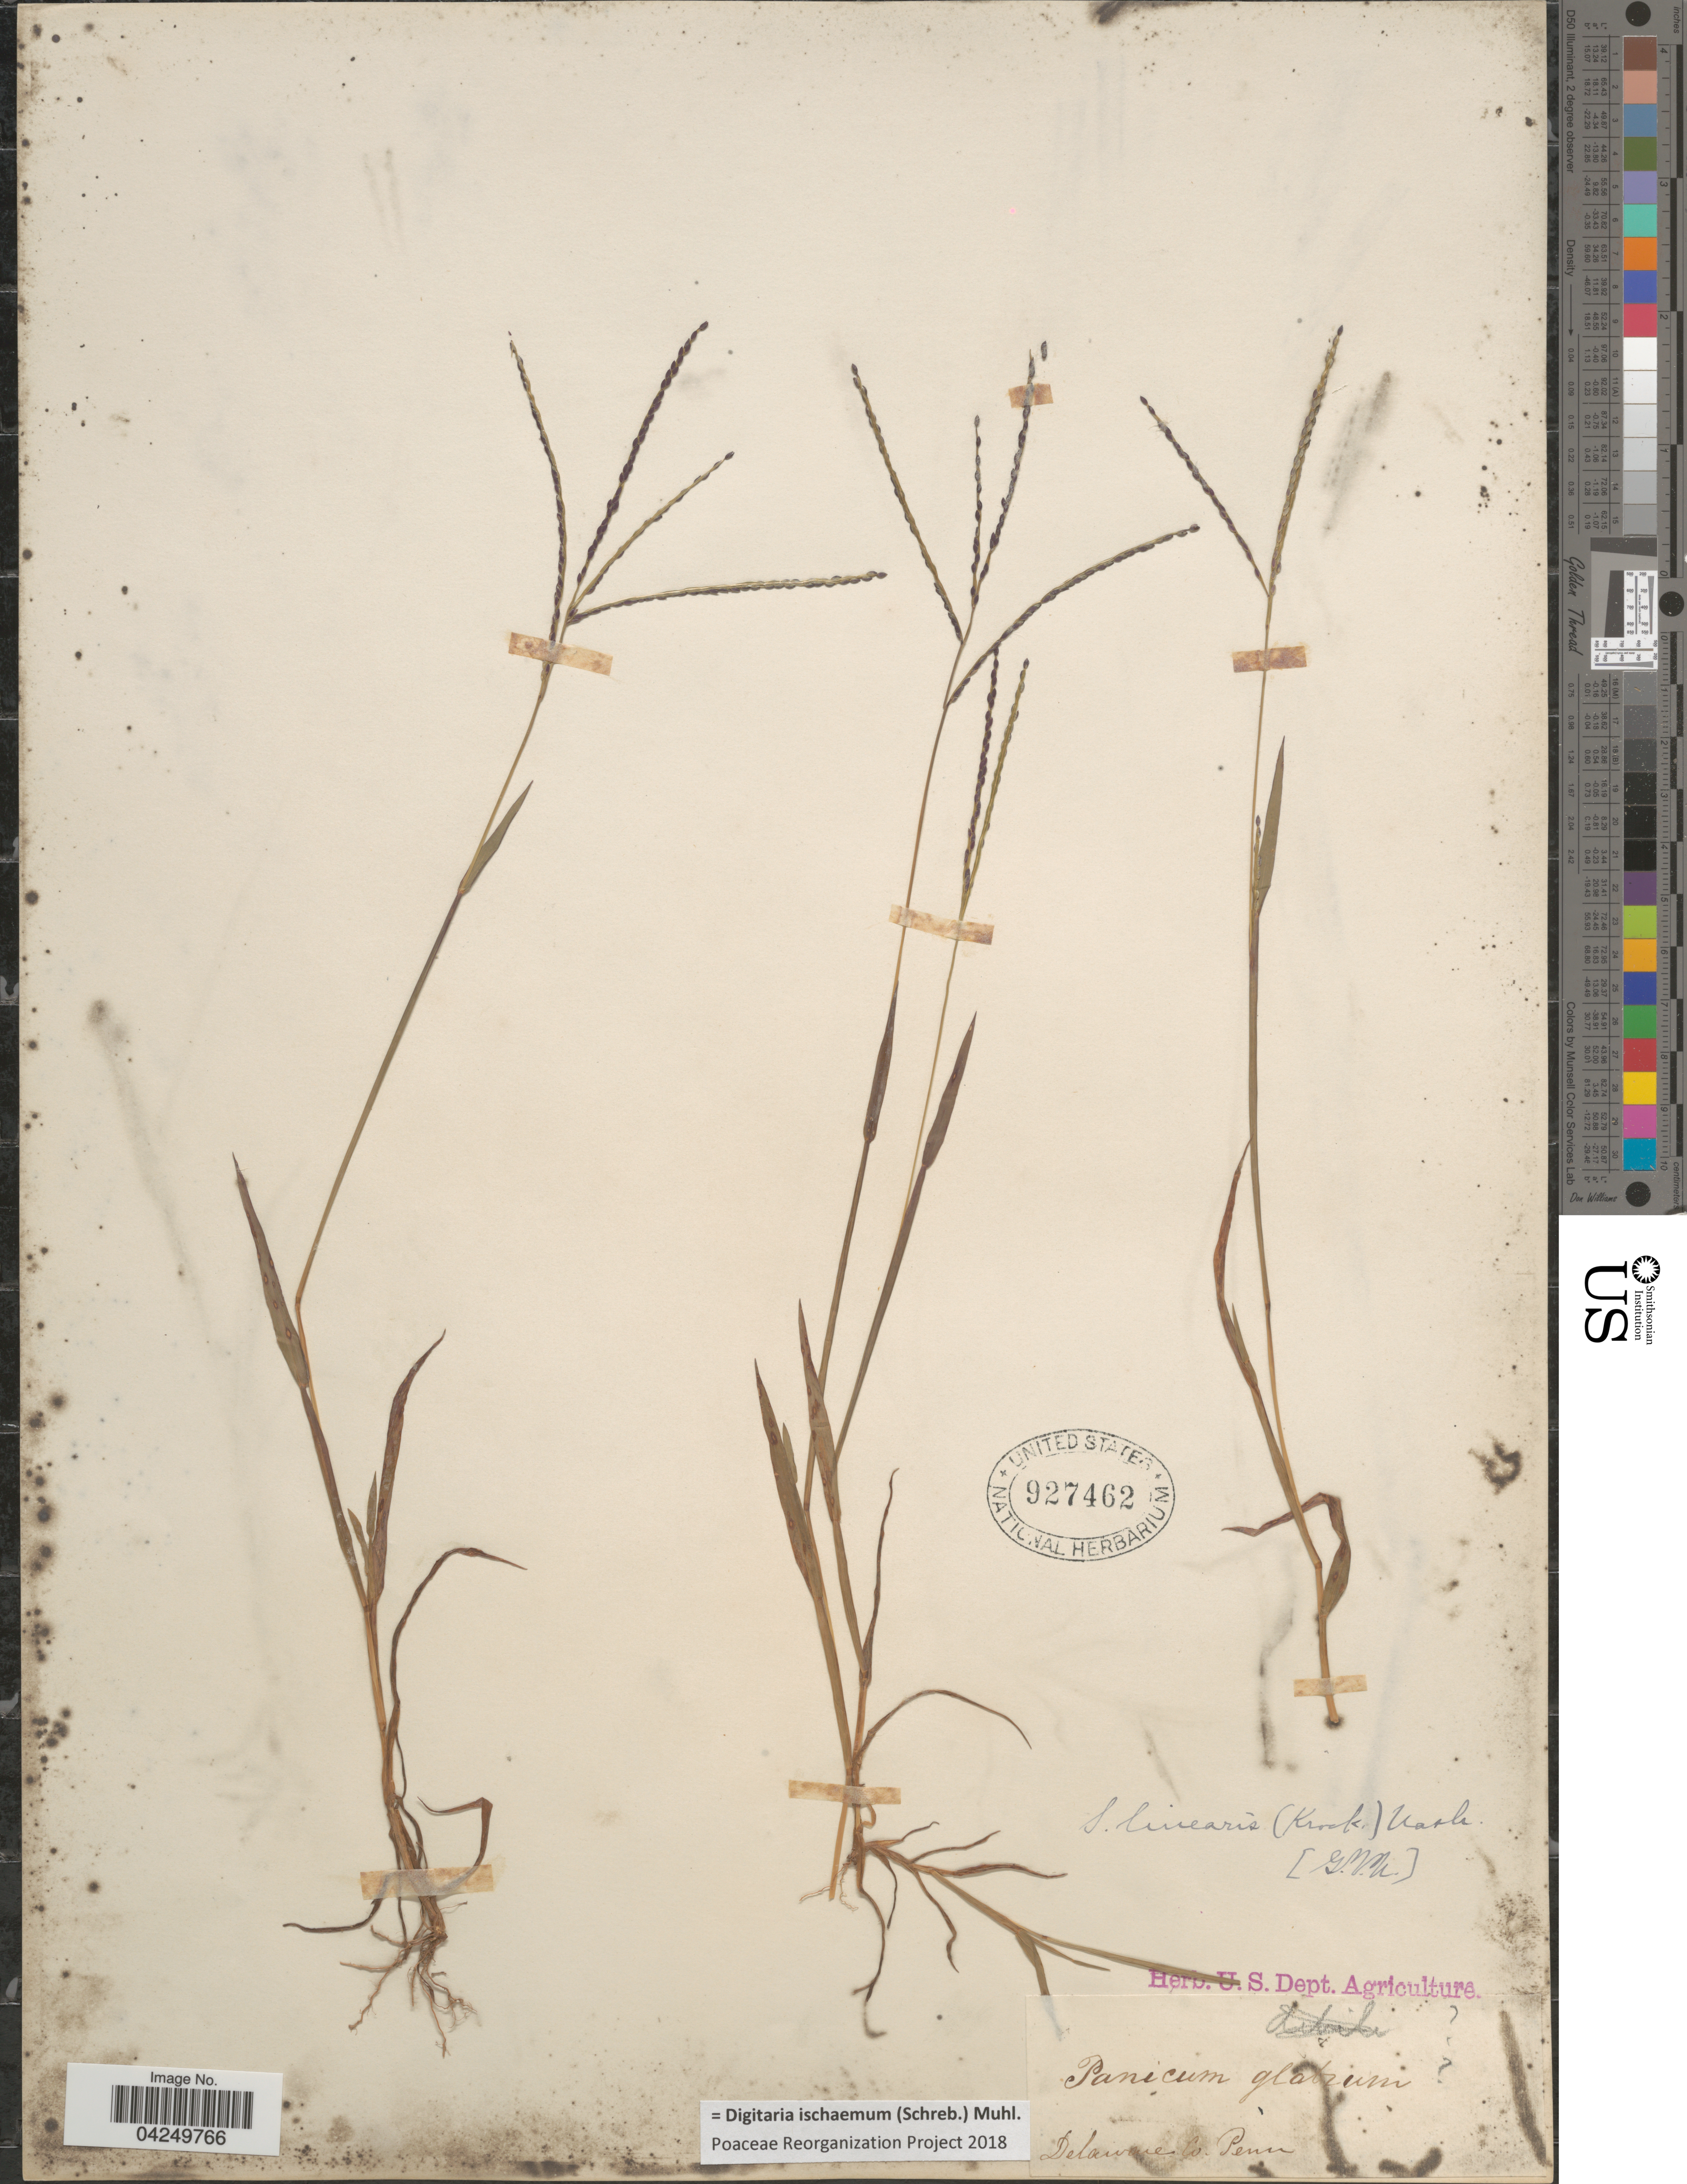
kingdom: Plantae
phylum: Tracheophyta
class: Liliopsida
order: Poales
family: Poaceae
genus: Digitaria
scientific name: Digitaria ischaemum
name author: (Schreber) Schreber ex Muhl.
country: United States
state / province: Pennsylvania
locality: Delaware Co.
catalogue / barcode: US 927462